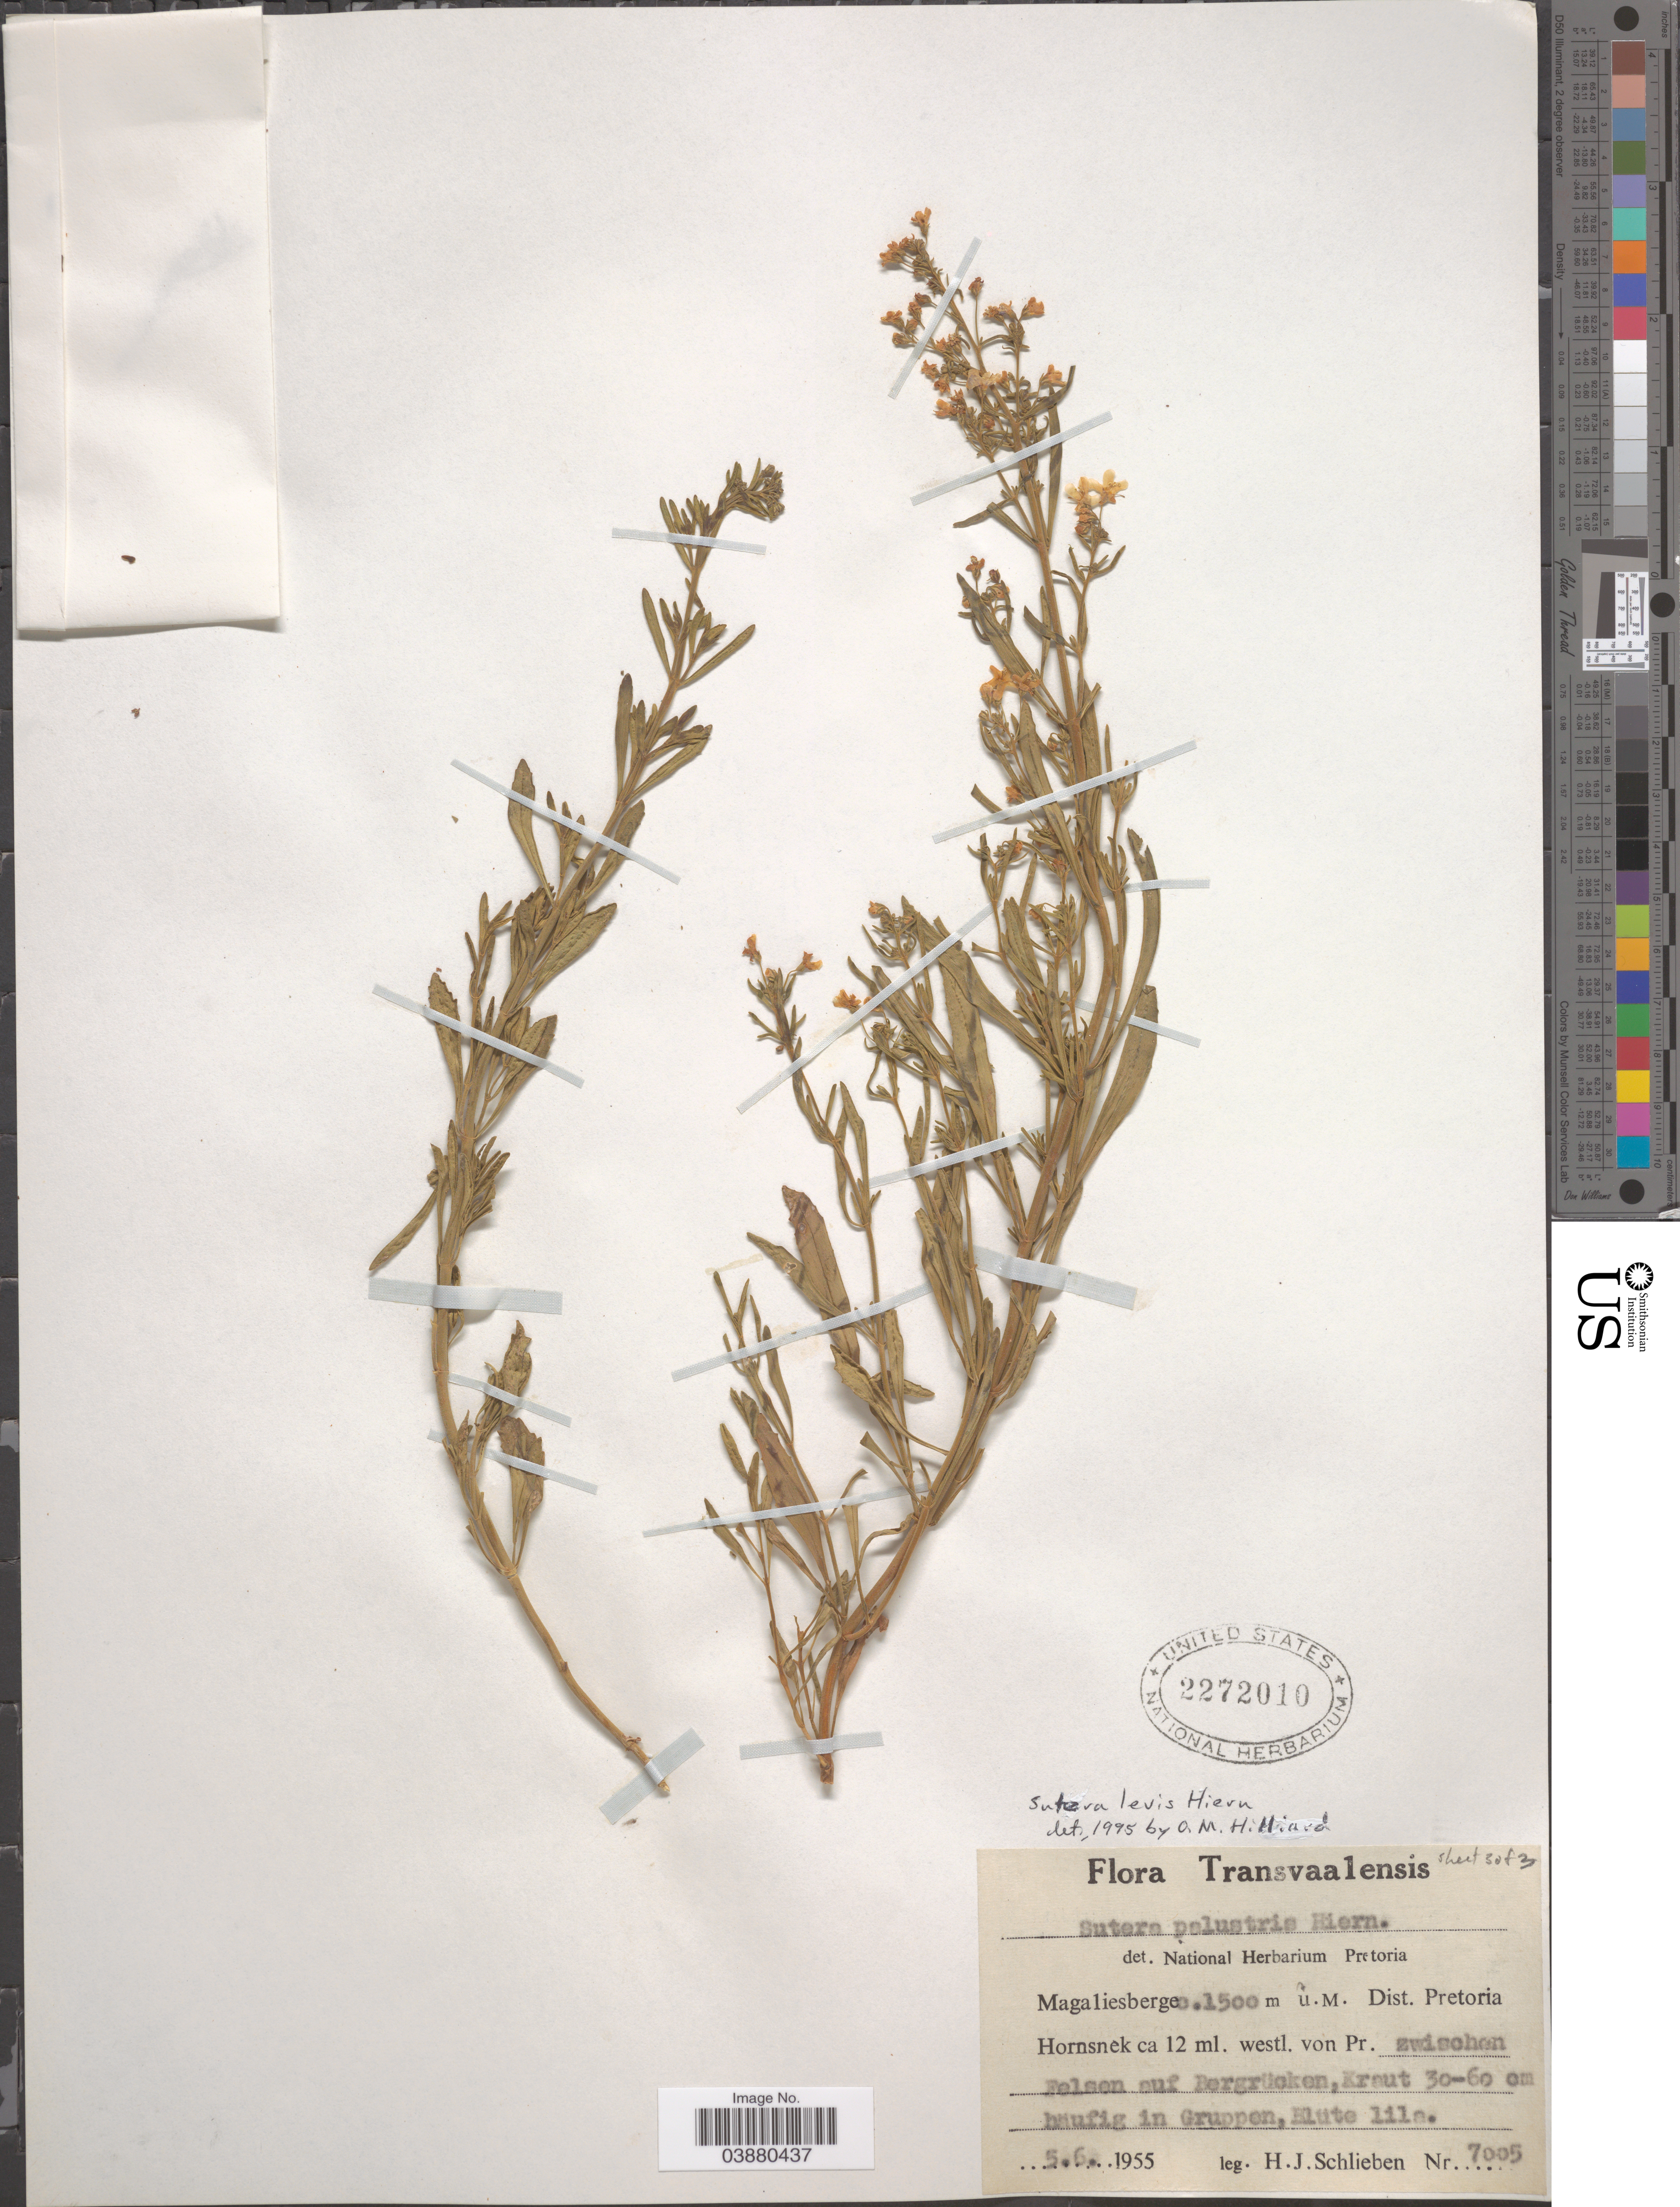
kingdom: Plantae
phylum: Tracheophyta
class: Magnoliopsida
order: Lamiales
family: Scrophulariaceae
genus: Sutera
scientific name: Sutera levis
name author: Hiern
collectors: H. J. Schlieben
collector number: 7005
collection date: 1955-06-05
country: South Africa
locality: Transvaalensis. Magaliesberge. Dist. Pretoria Hornsnek ca 12 ml. westl. von Pr.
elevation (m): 1500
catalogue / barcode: US 2272010